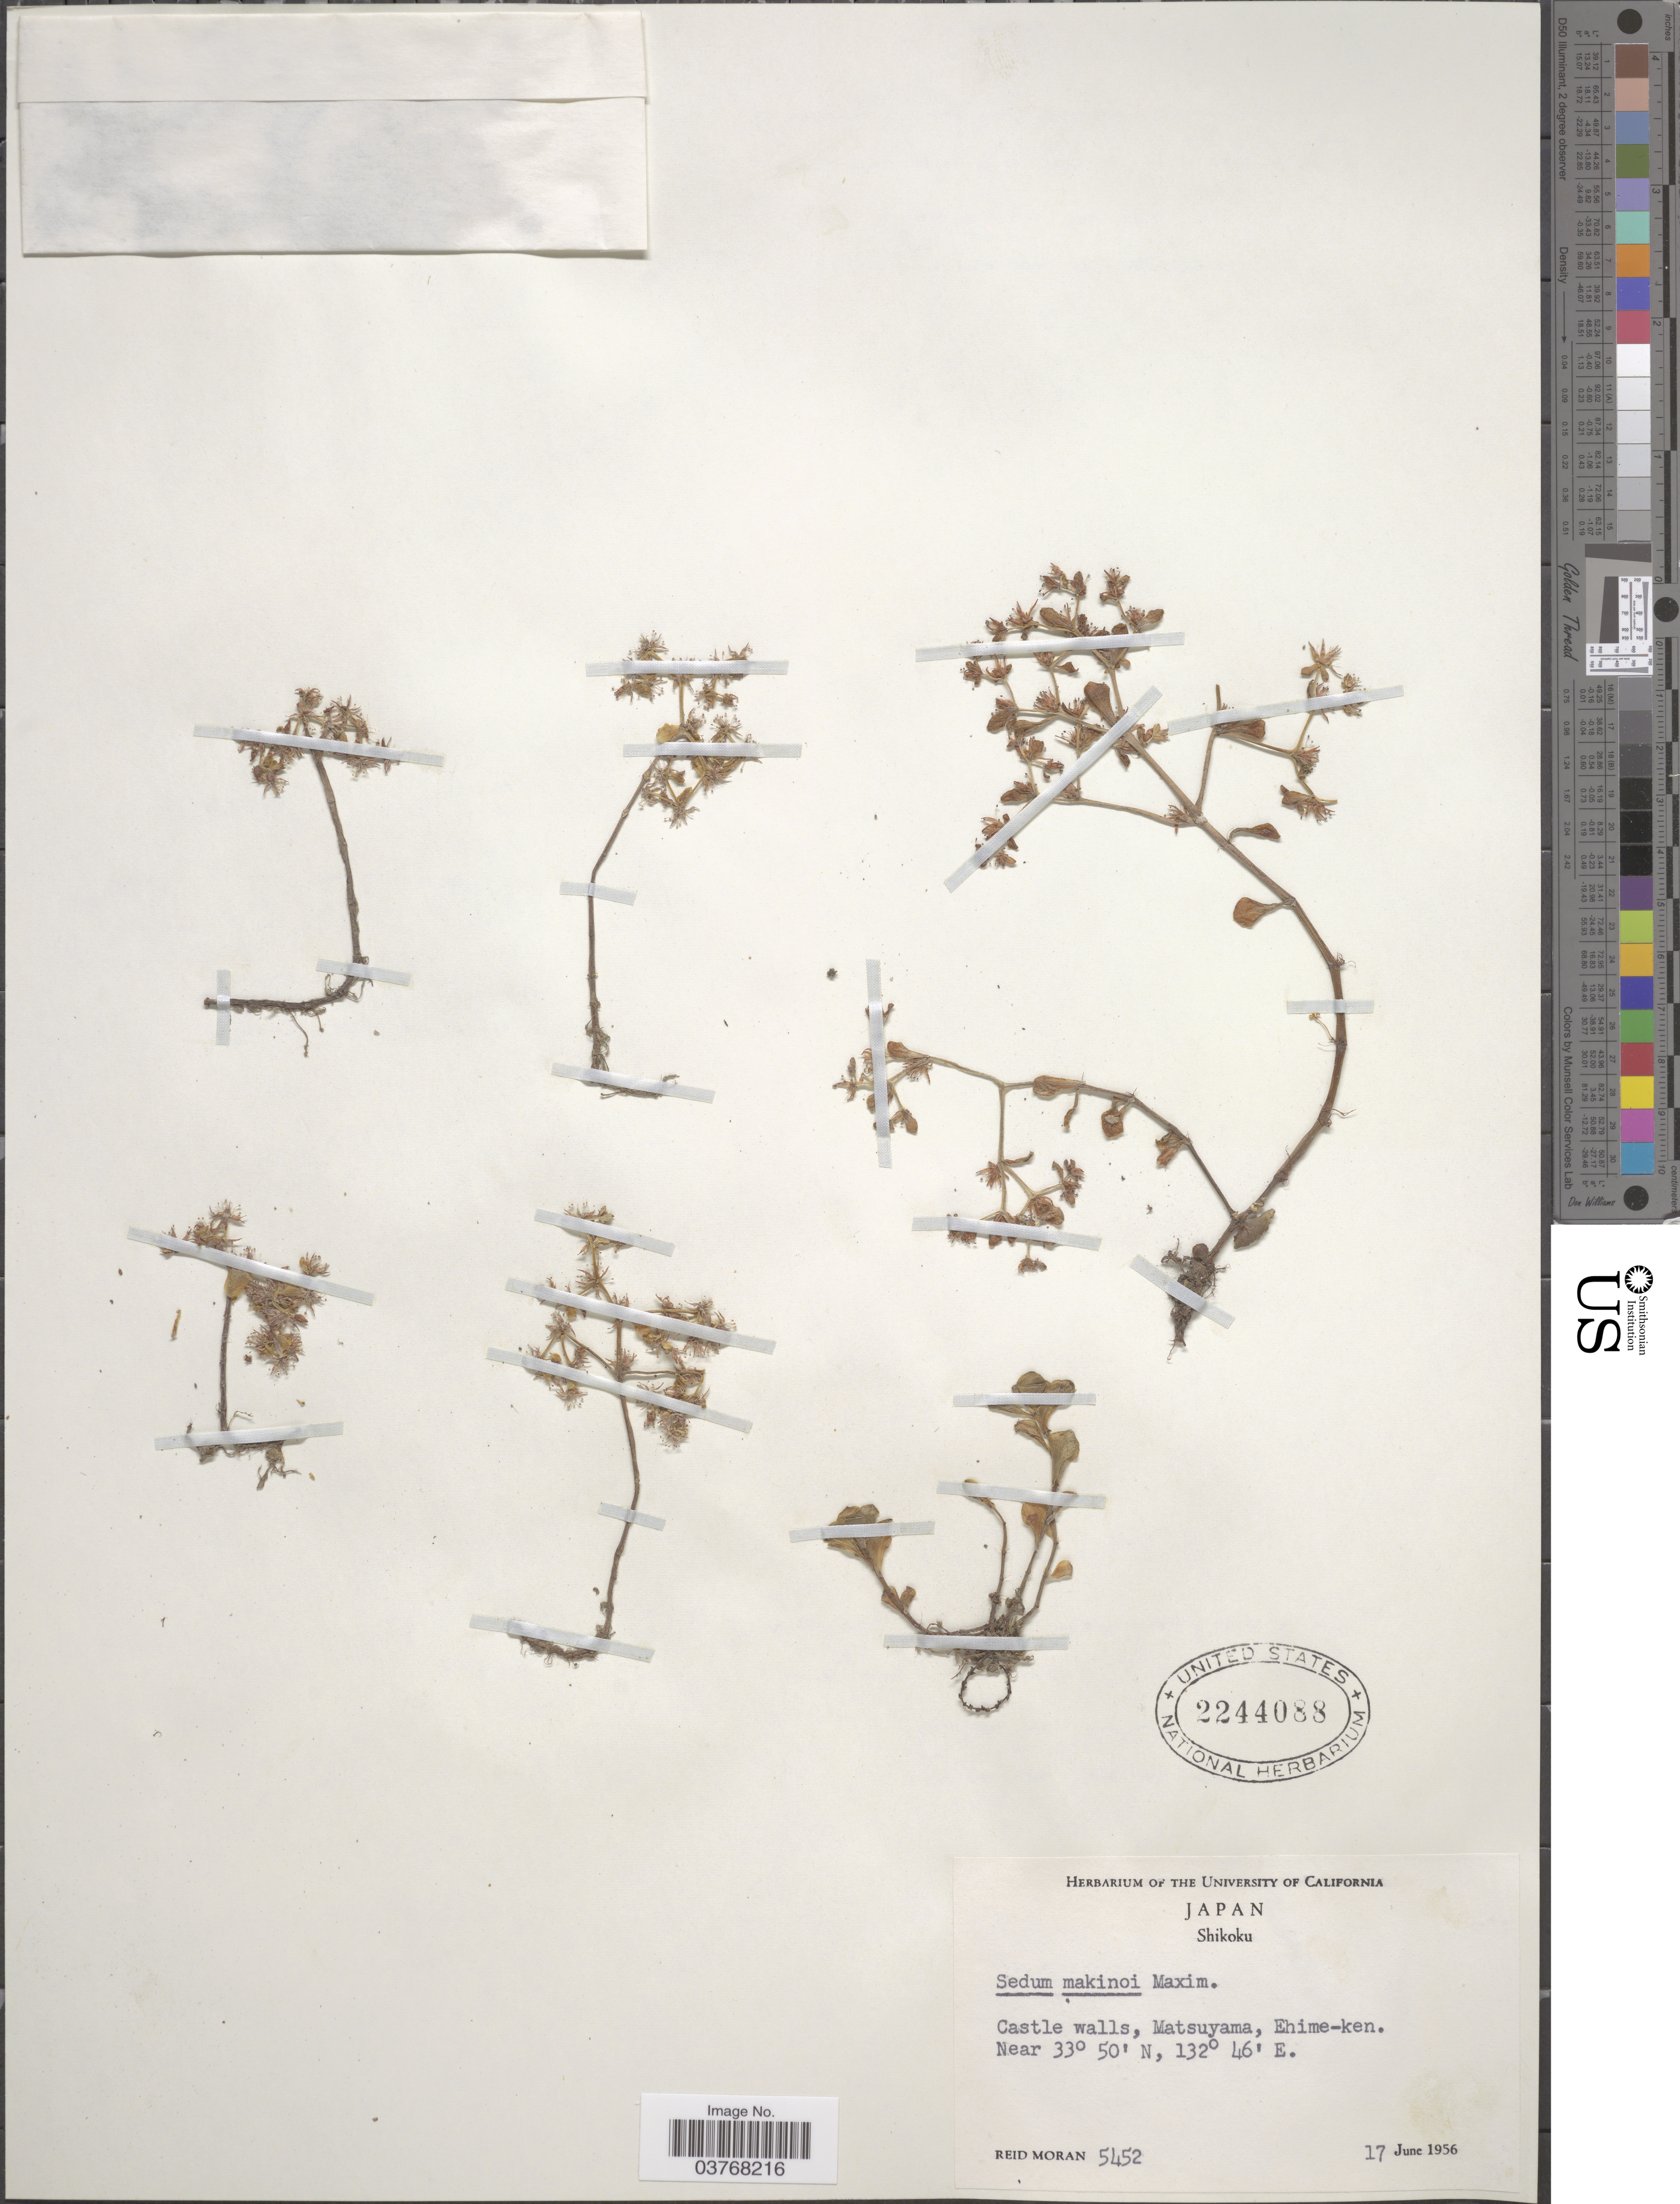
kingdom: Plantae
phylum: Tracheophyta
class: Magnoliopsida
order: Saxifragales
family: Crassulaceae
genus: Sedum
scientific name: Sedum makinoi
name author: Maxim.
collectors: R. Moran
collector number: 5452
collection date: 1956-06-17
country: Japan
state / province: Ehime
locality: Shikoku. Castle walls, Matsuyama, Ehime-ken.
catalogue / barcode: US 2244088